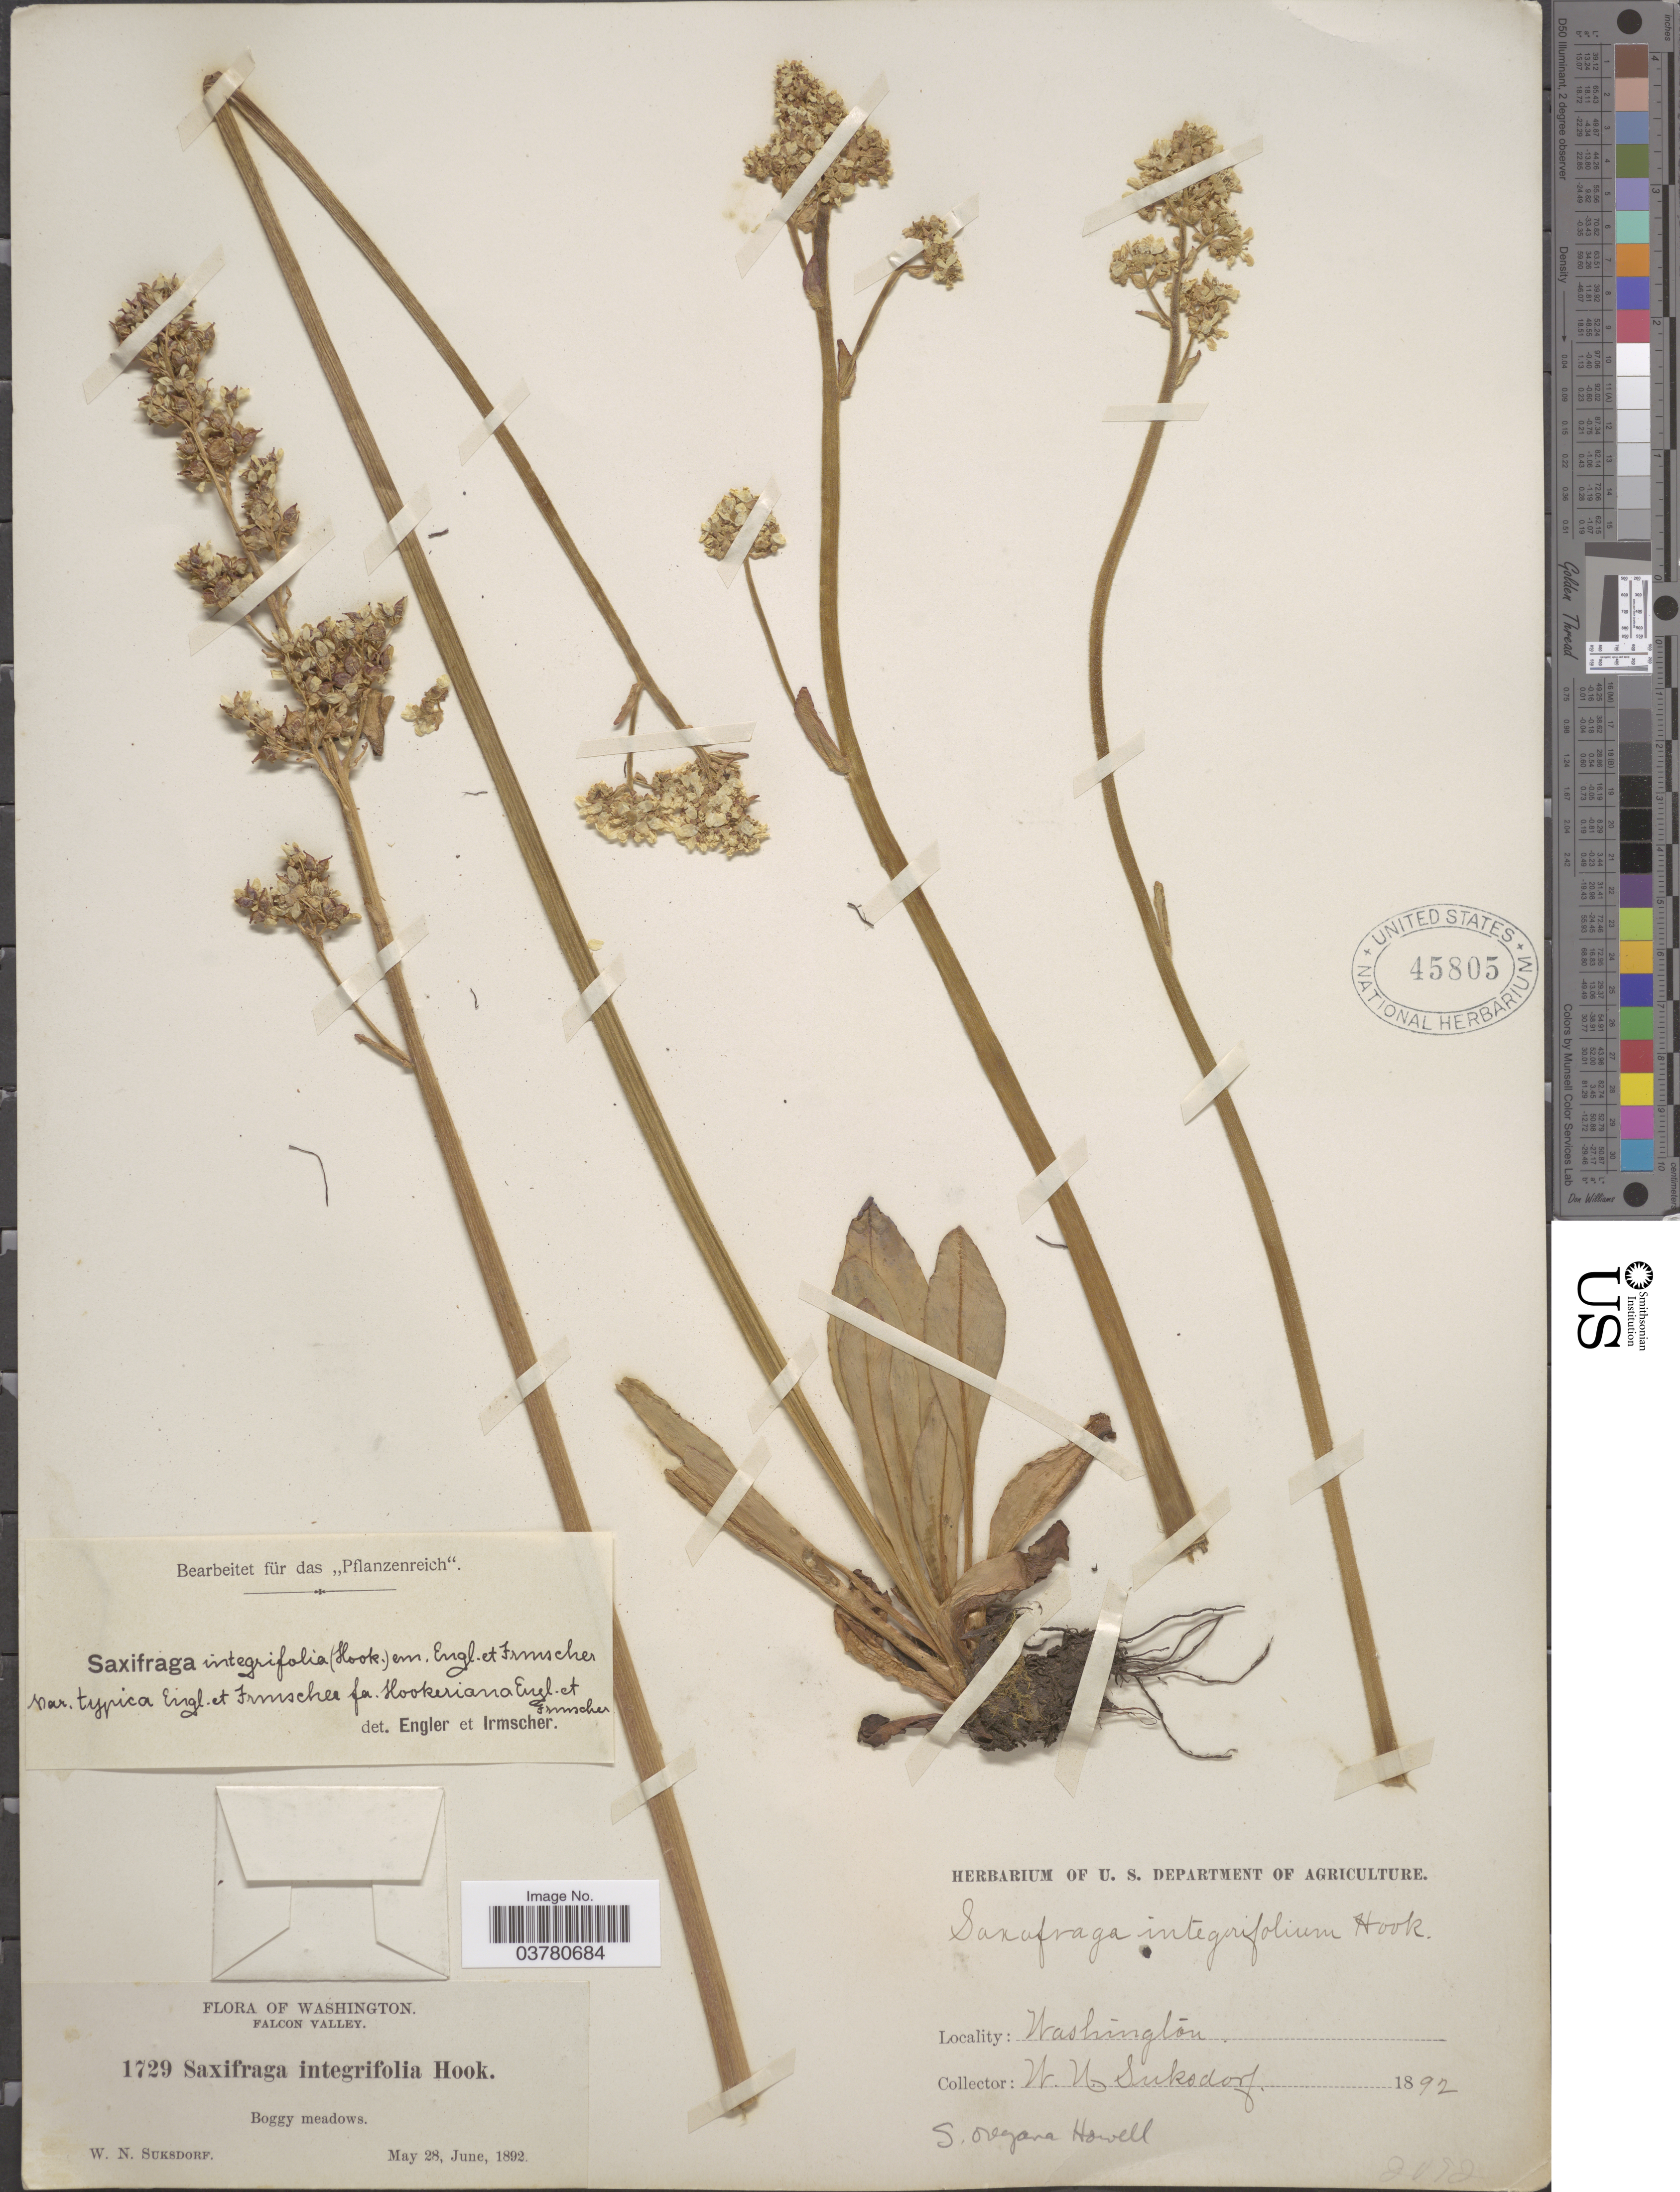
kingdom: Plantae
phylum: Tracheophyta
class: Magnoliopsida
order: Saxifragales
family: Saxifragaceae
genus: Micranthes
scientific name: Micranthes oregana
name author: (Howell) Small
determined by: Halse, R. R.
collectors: W. N. Suksdorf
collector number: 1729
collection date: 1892-05-28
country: United States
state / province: Washington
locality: Falcon Valley.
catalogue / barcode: US 45805